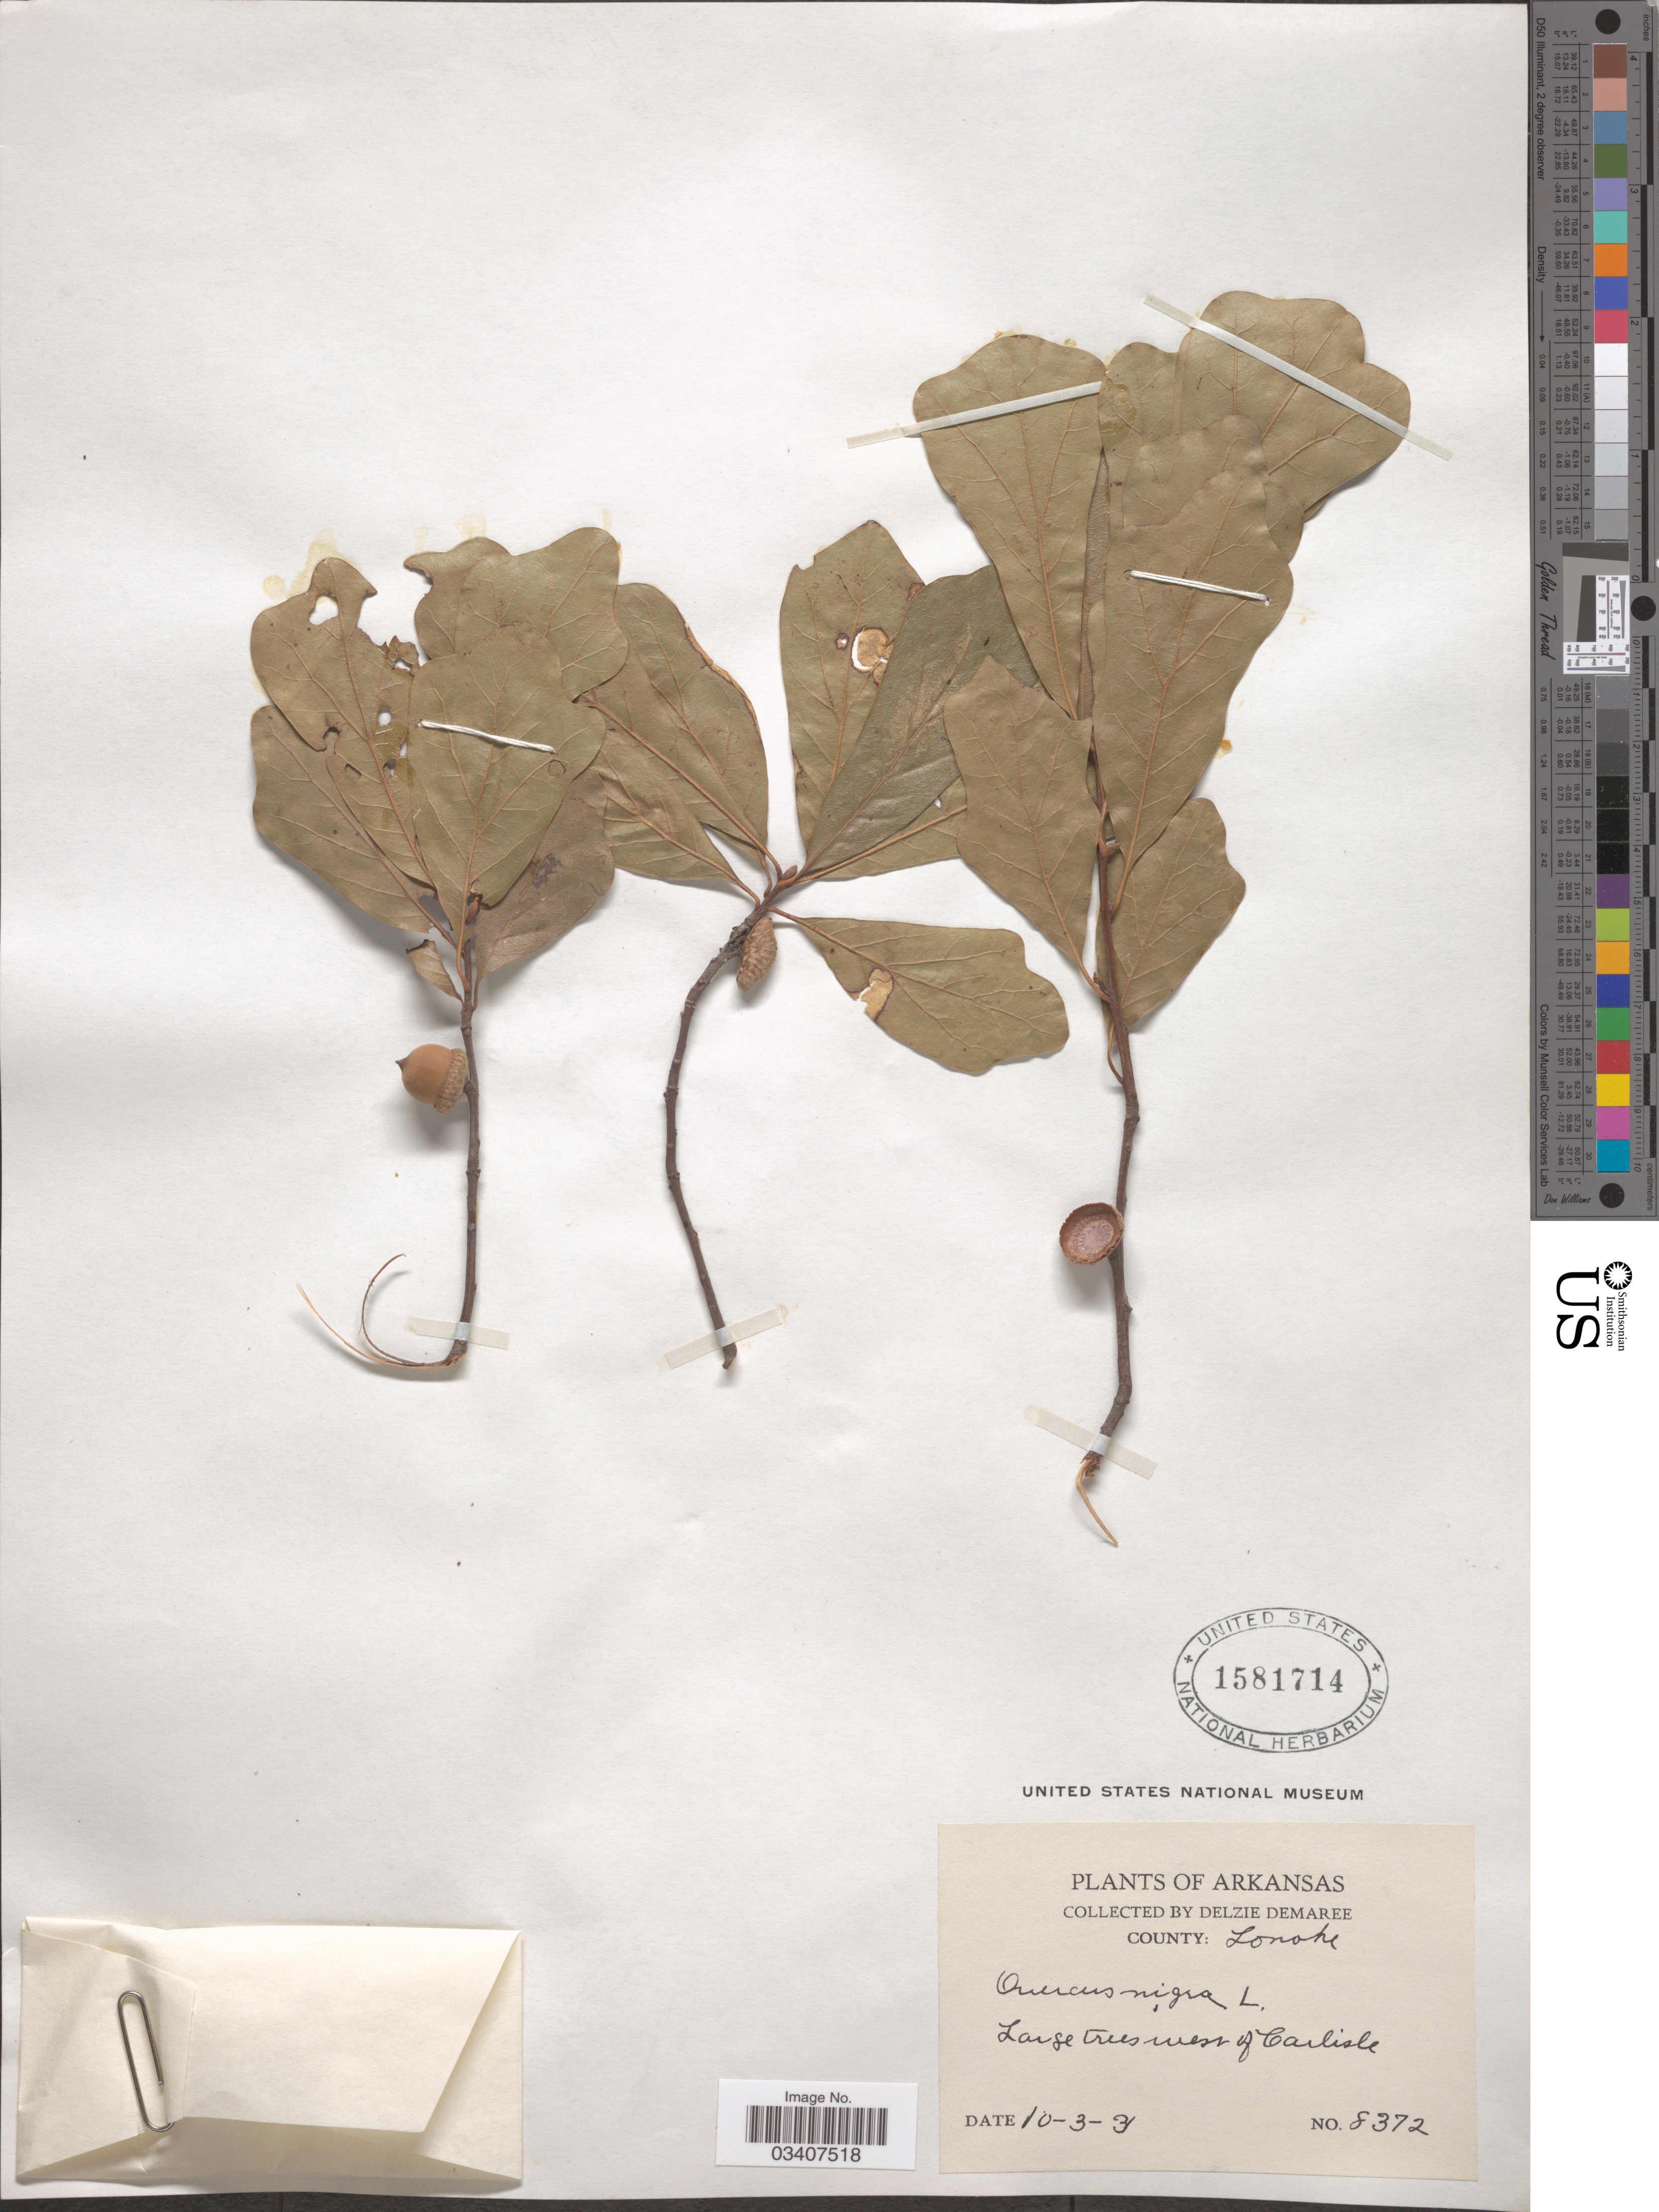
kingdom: Plantae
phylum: Tracheophyta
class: Magnoliopsida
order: Fagales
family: Fagaceae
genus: Quercus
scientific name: Quercus nigra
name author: L.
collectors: D. Demaree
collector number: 8372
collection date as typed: Transcribed d/m/y: 3/10/31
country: United States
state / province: Arkansas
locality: County: Lonoke. Large trees west of Carlisle.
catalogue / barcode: US 1581714